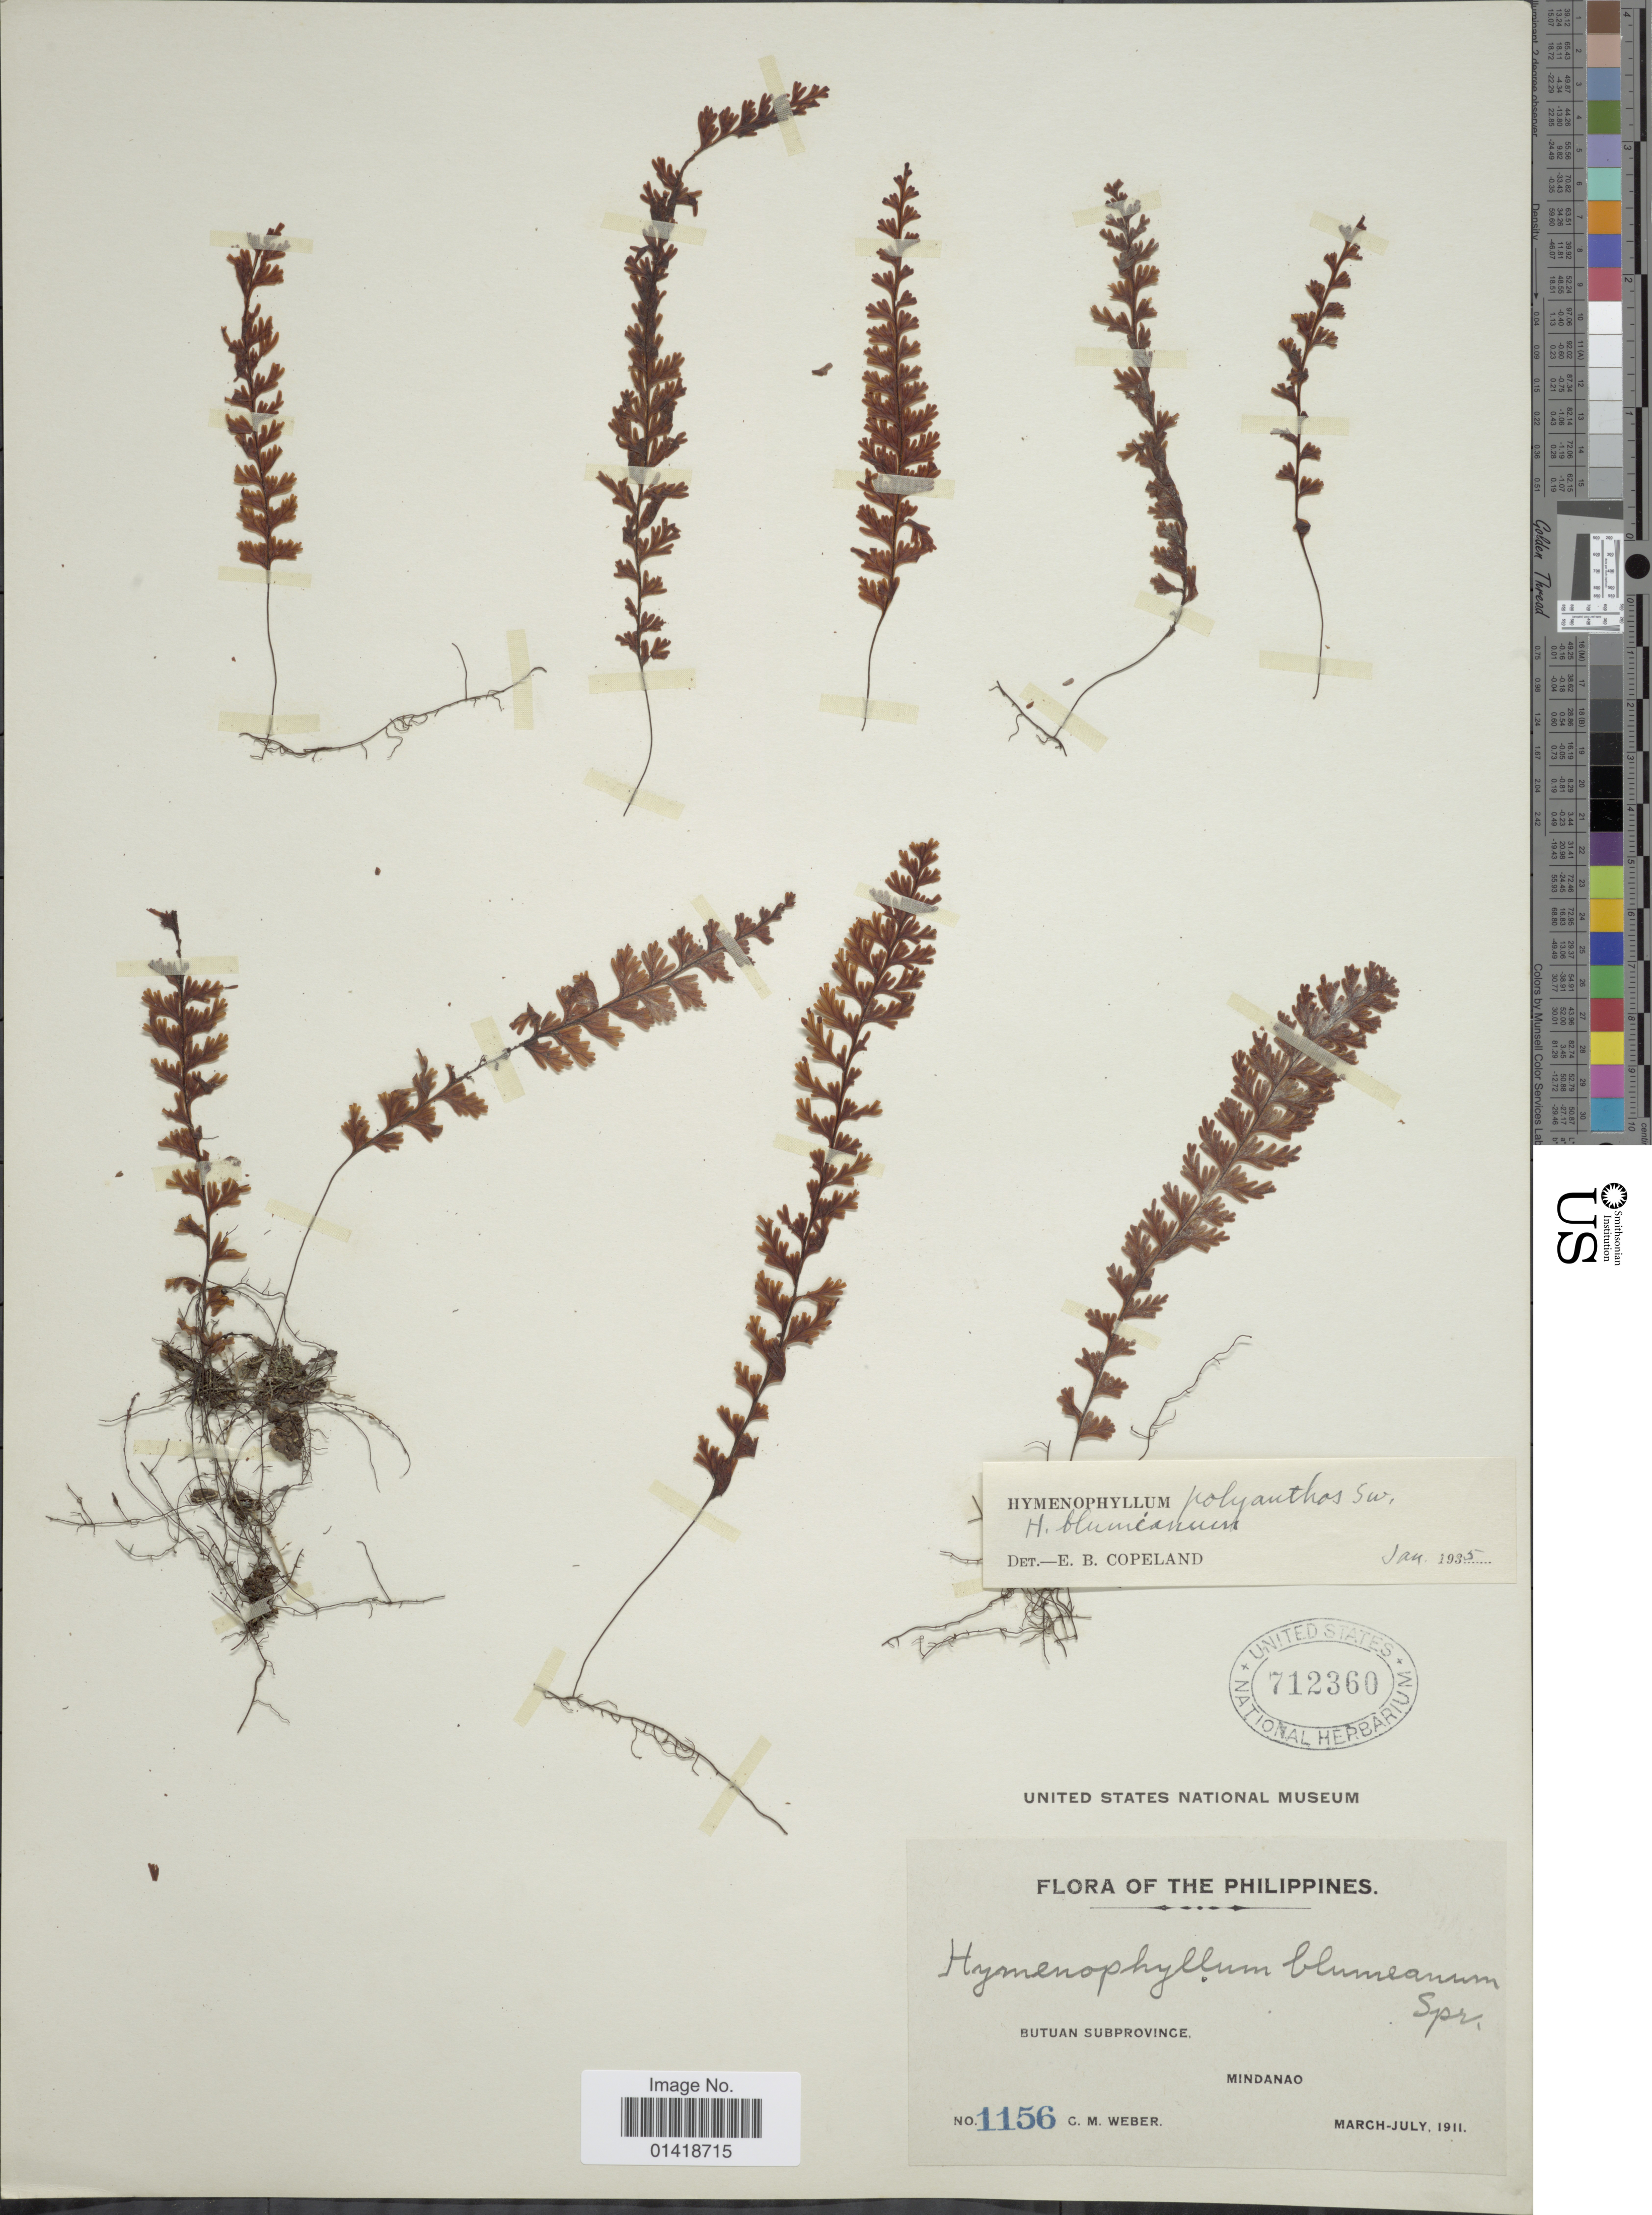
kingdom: Plantae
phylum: Tracheophyta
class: Polypodiopsida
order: Hymenophyllales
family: Hymenophyllaceae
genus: Hymenophyllum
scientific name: Hymenophyllum polyanthos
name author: (Sw.) Sw.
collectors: C. M. Weber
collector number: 1156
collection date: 1911-03/1911-07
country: Philippines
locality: The Philippines. Butuan Subprovince. Mindanao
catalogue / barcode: US 712360